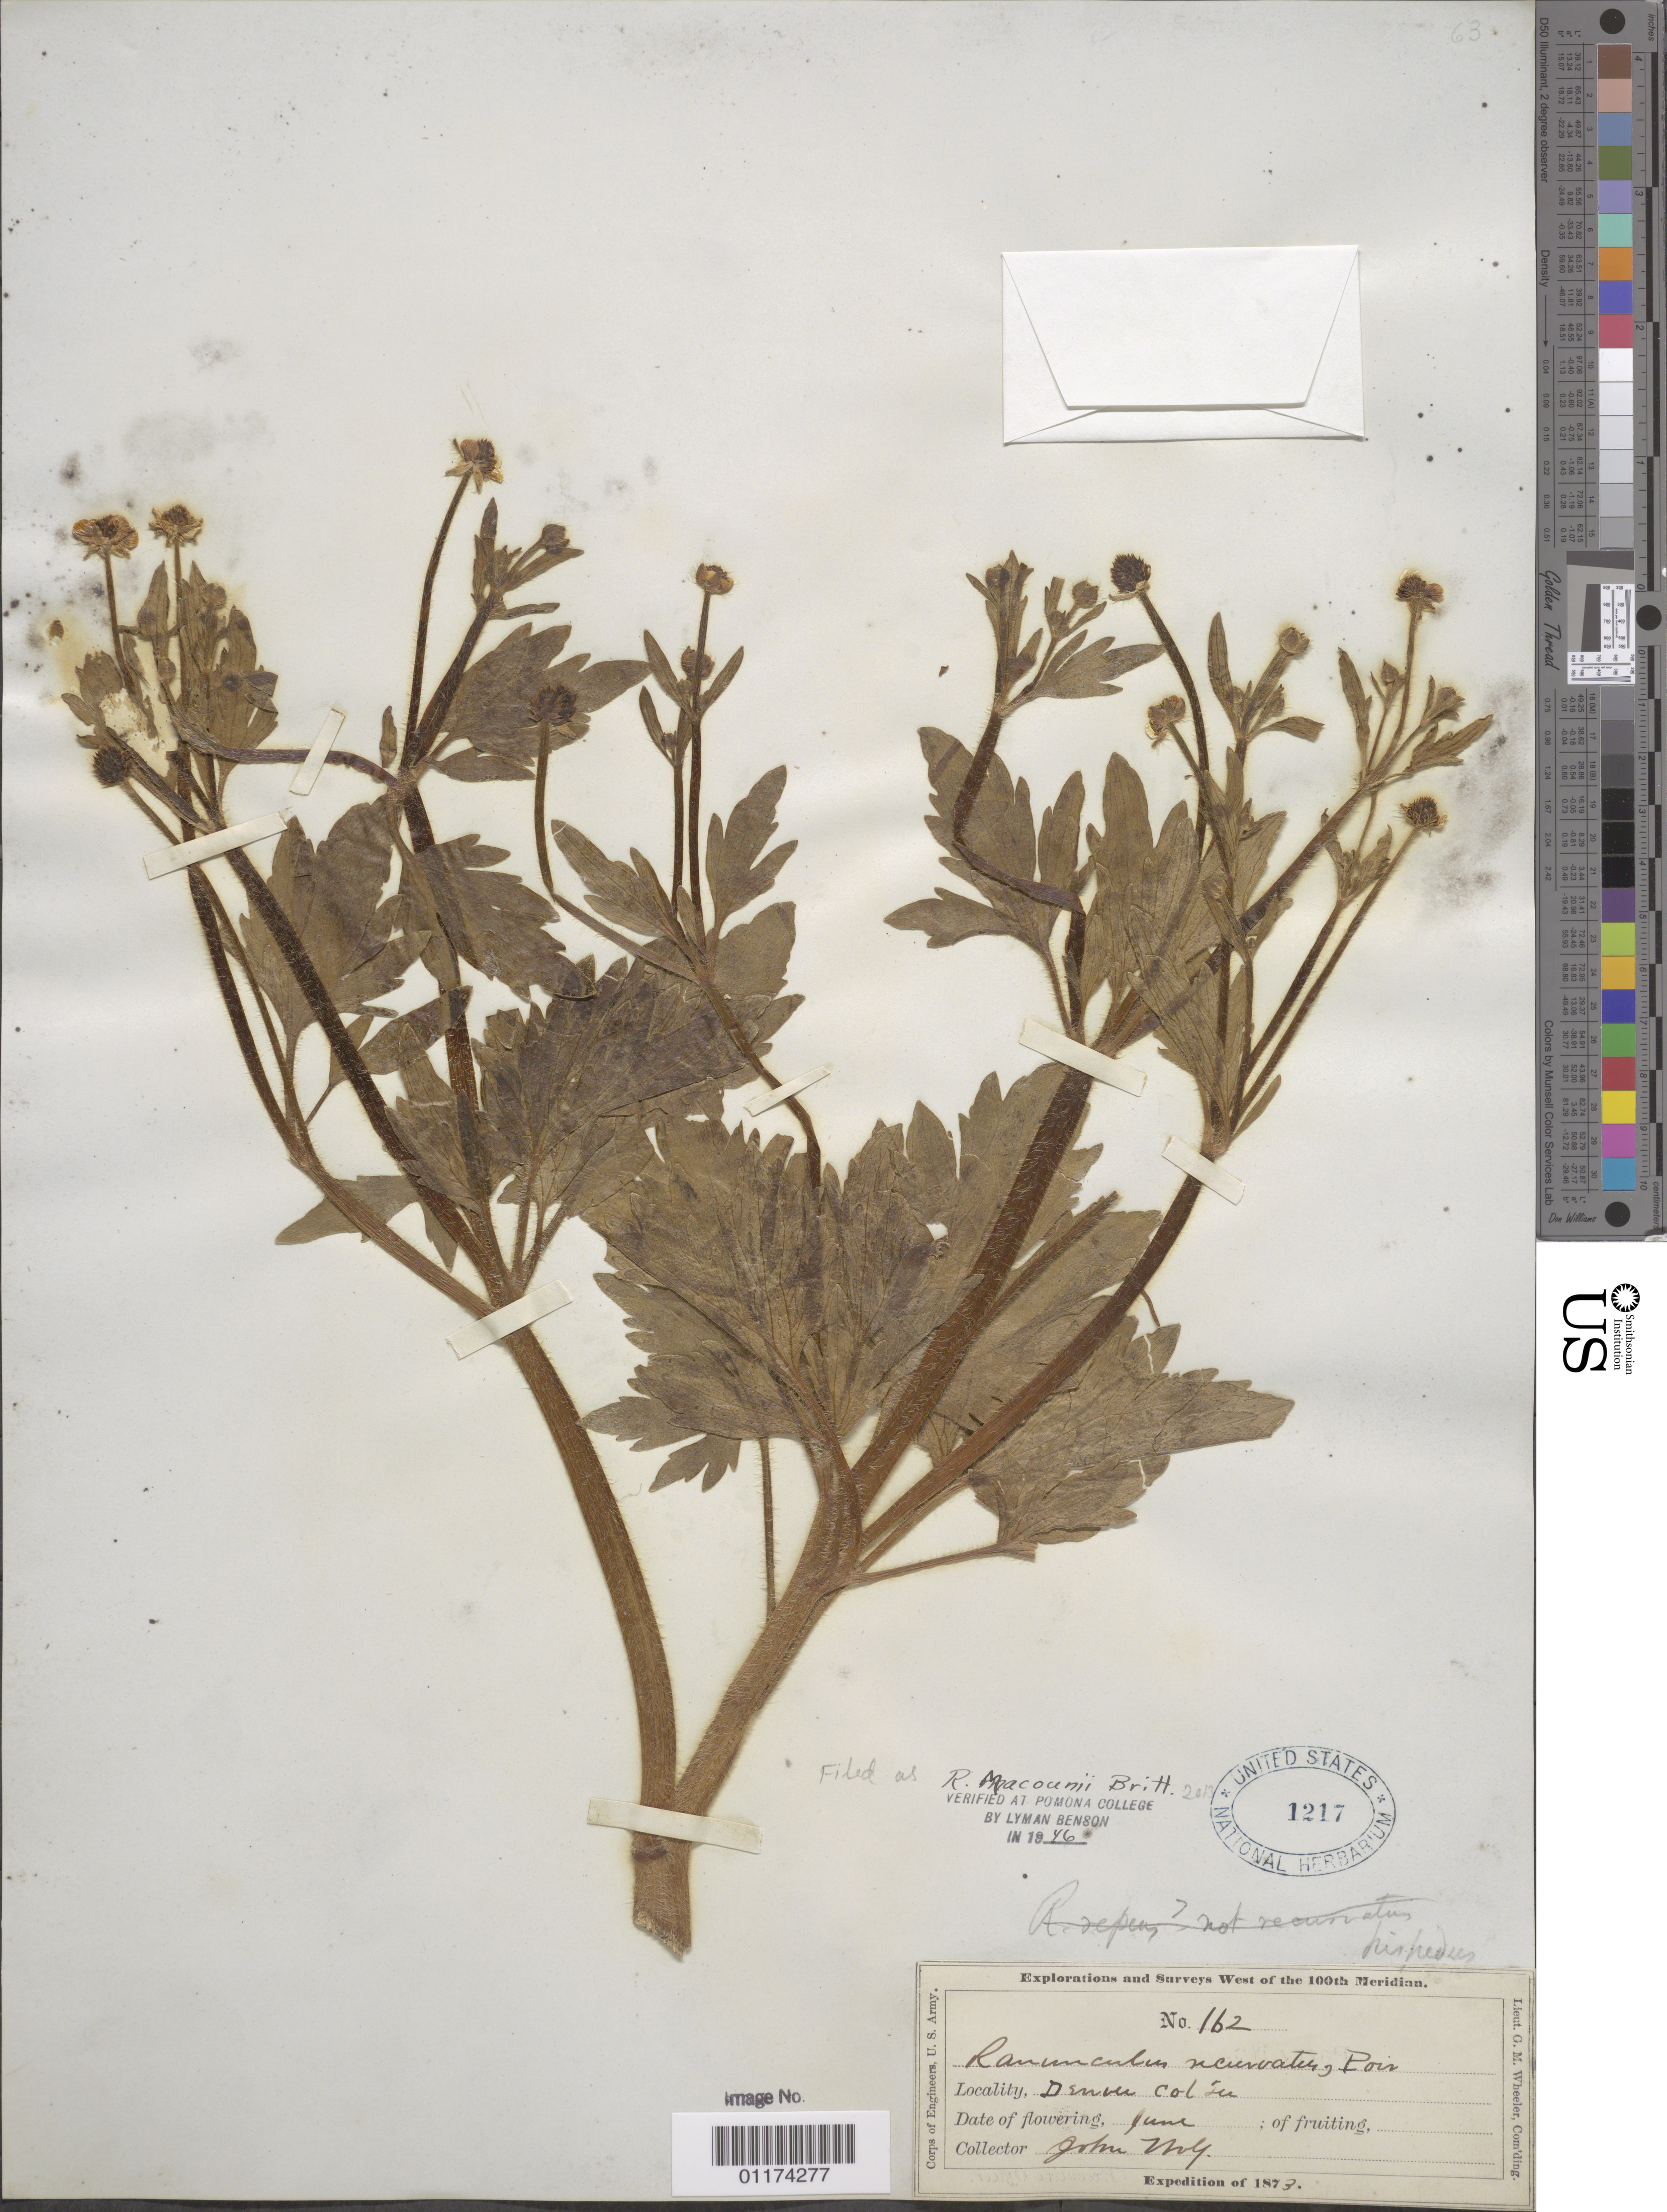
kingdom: Plantae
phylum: Tracheophyta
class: Magnoliopsida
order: Ranunculales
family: Ranunculaceae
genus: Ranunculus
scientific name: Ranunculus macounii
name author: Britton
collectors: J. Wolf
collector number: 162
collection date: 1873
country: United States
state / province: Colorado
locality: Denver.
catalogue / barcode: US 1217